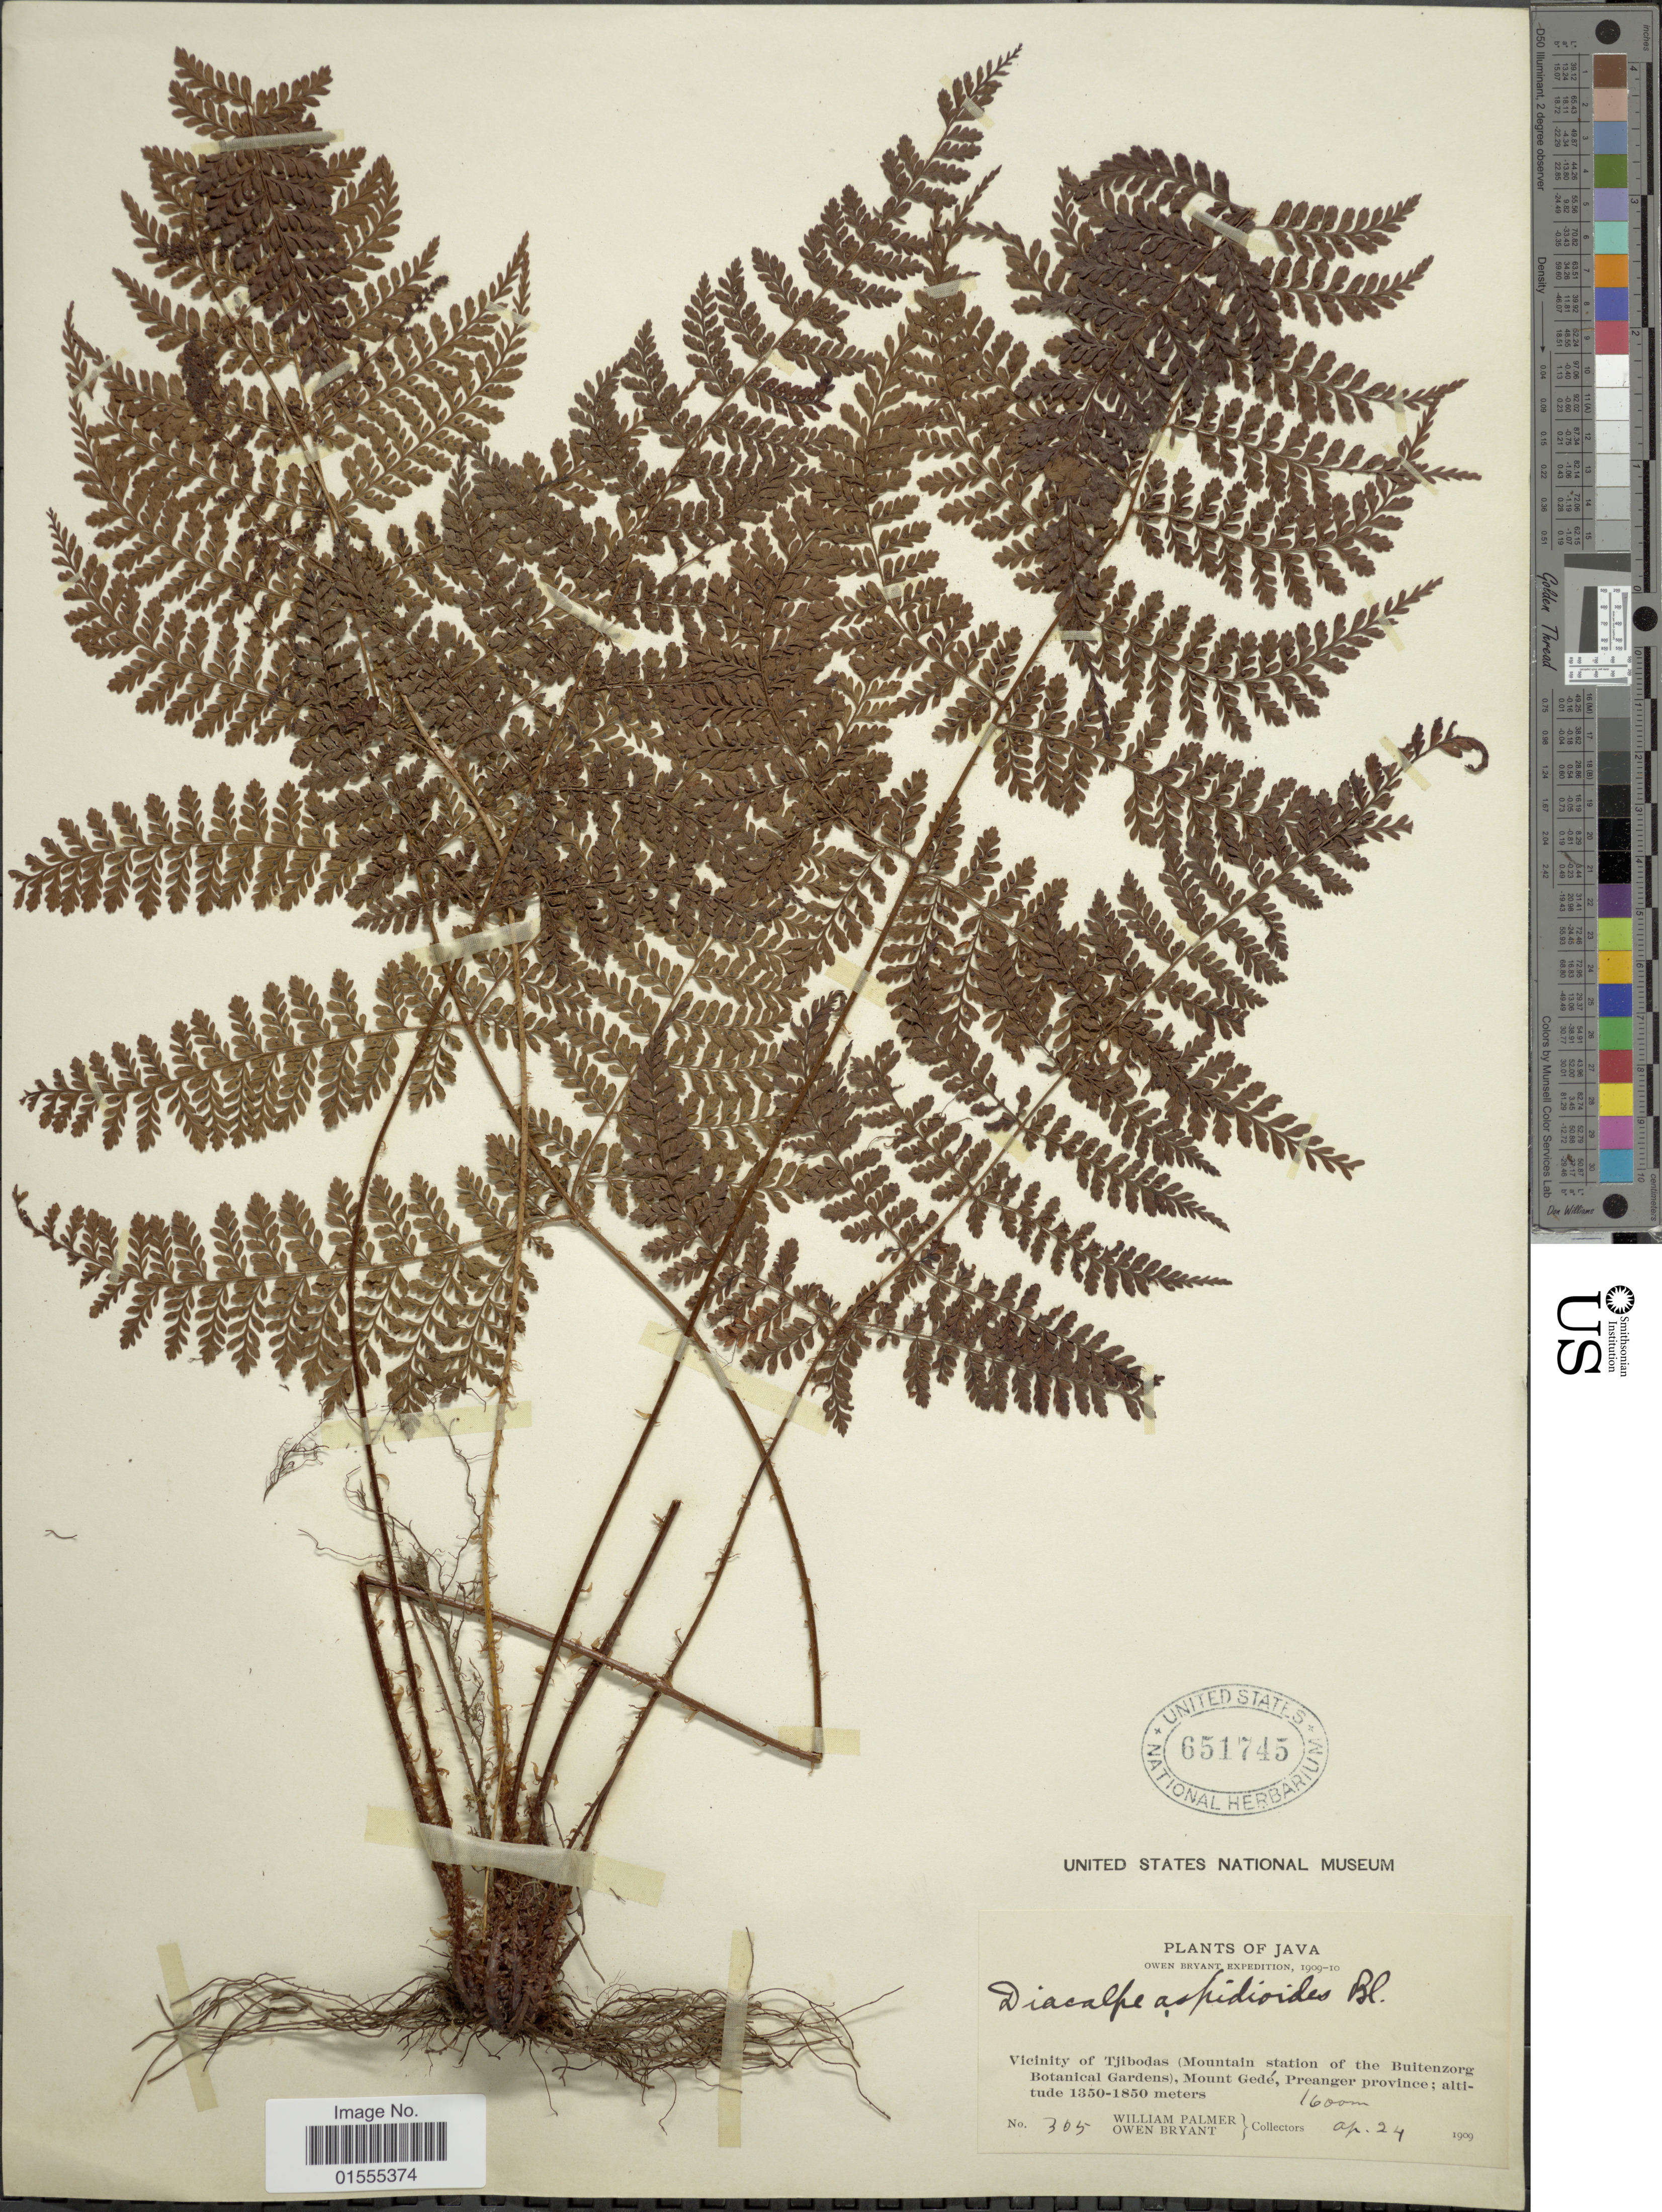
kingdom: Plantae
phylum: Tracheophyta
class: Polypodiopsida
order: Polypodiales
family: Dryopteridaceae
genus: Dryopteris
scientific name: Dryopteris pseudocaenopteris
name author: (Kunze) Li Bing Zhang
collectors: W. Palmer & O. Bryant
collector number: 305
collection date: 1909-04-24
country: Indonesia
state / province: Java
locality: Vicinity of Tjibodas (Mountain station of the Buitenzorg Botanical Gardens), Mount Gedé, Preanger province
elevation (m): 1600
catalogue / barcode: US 651745